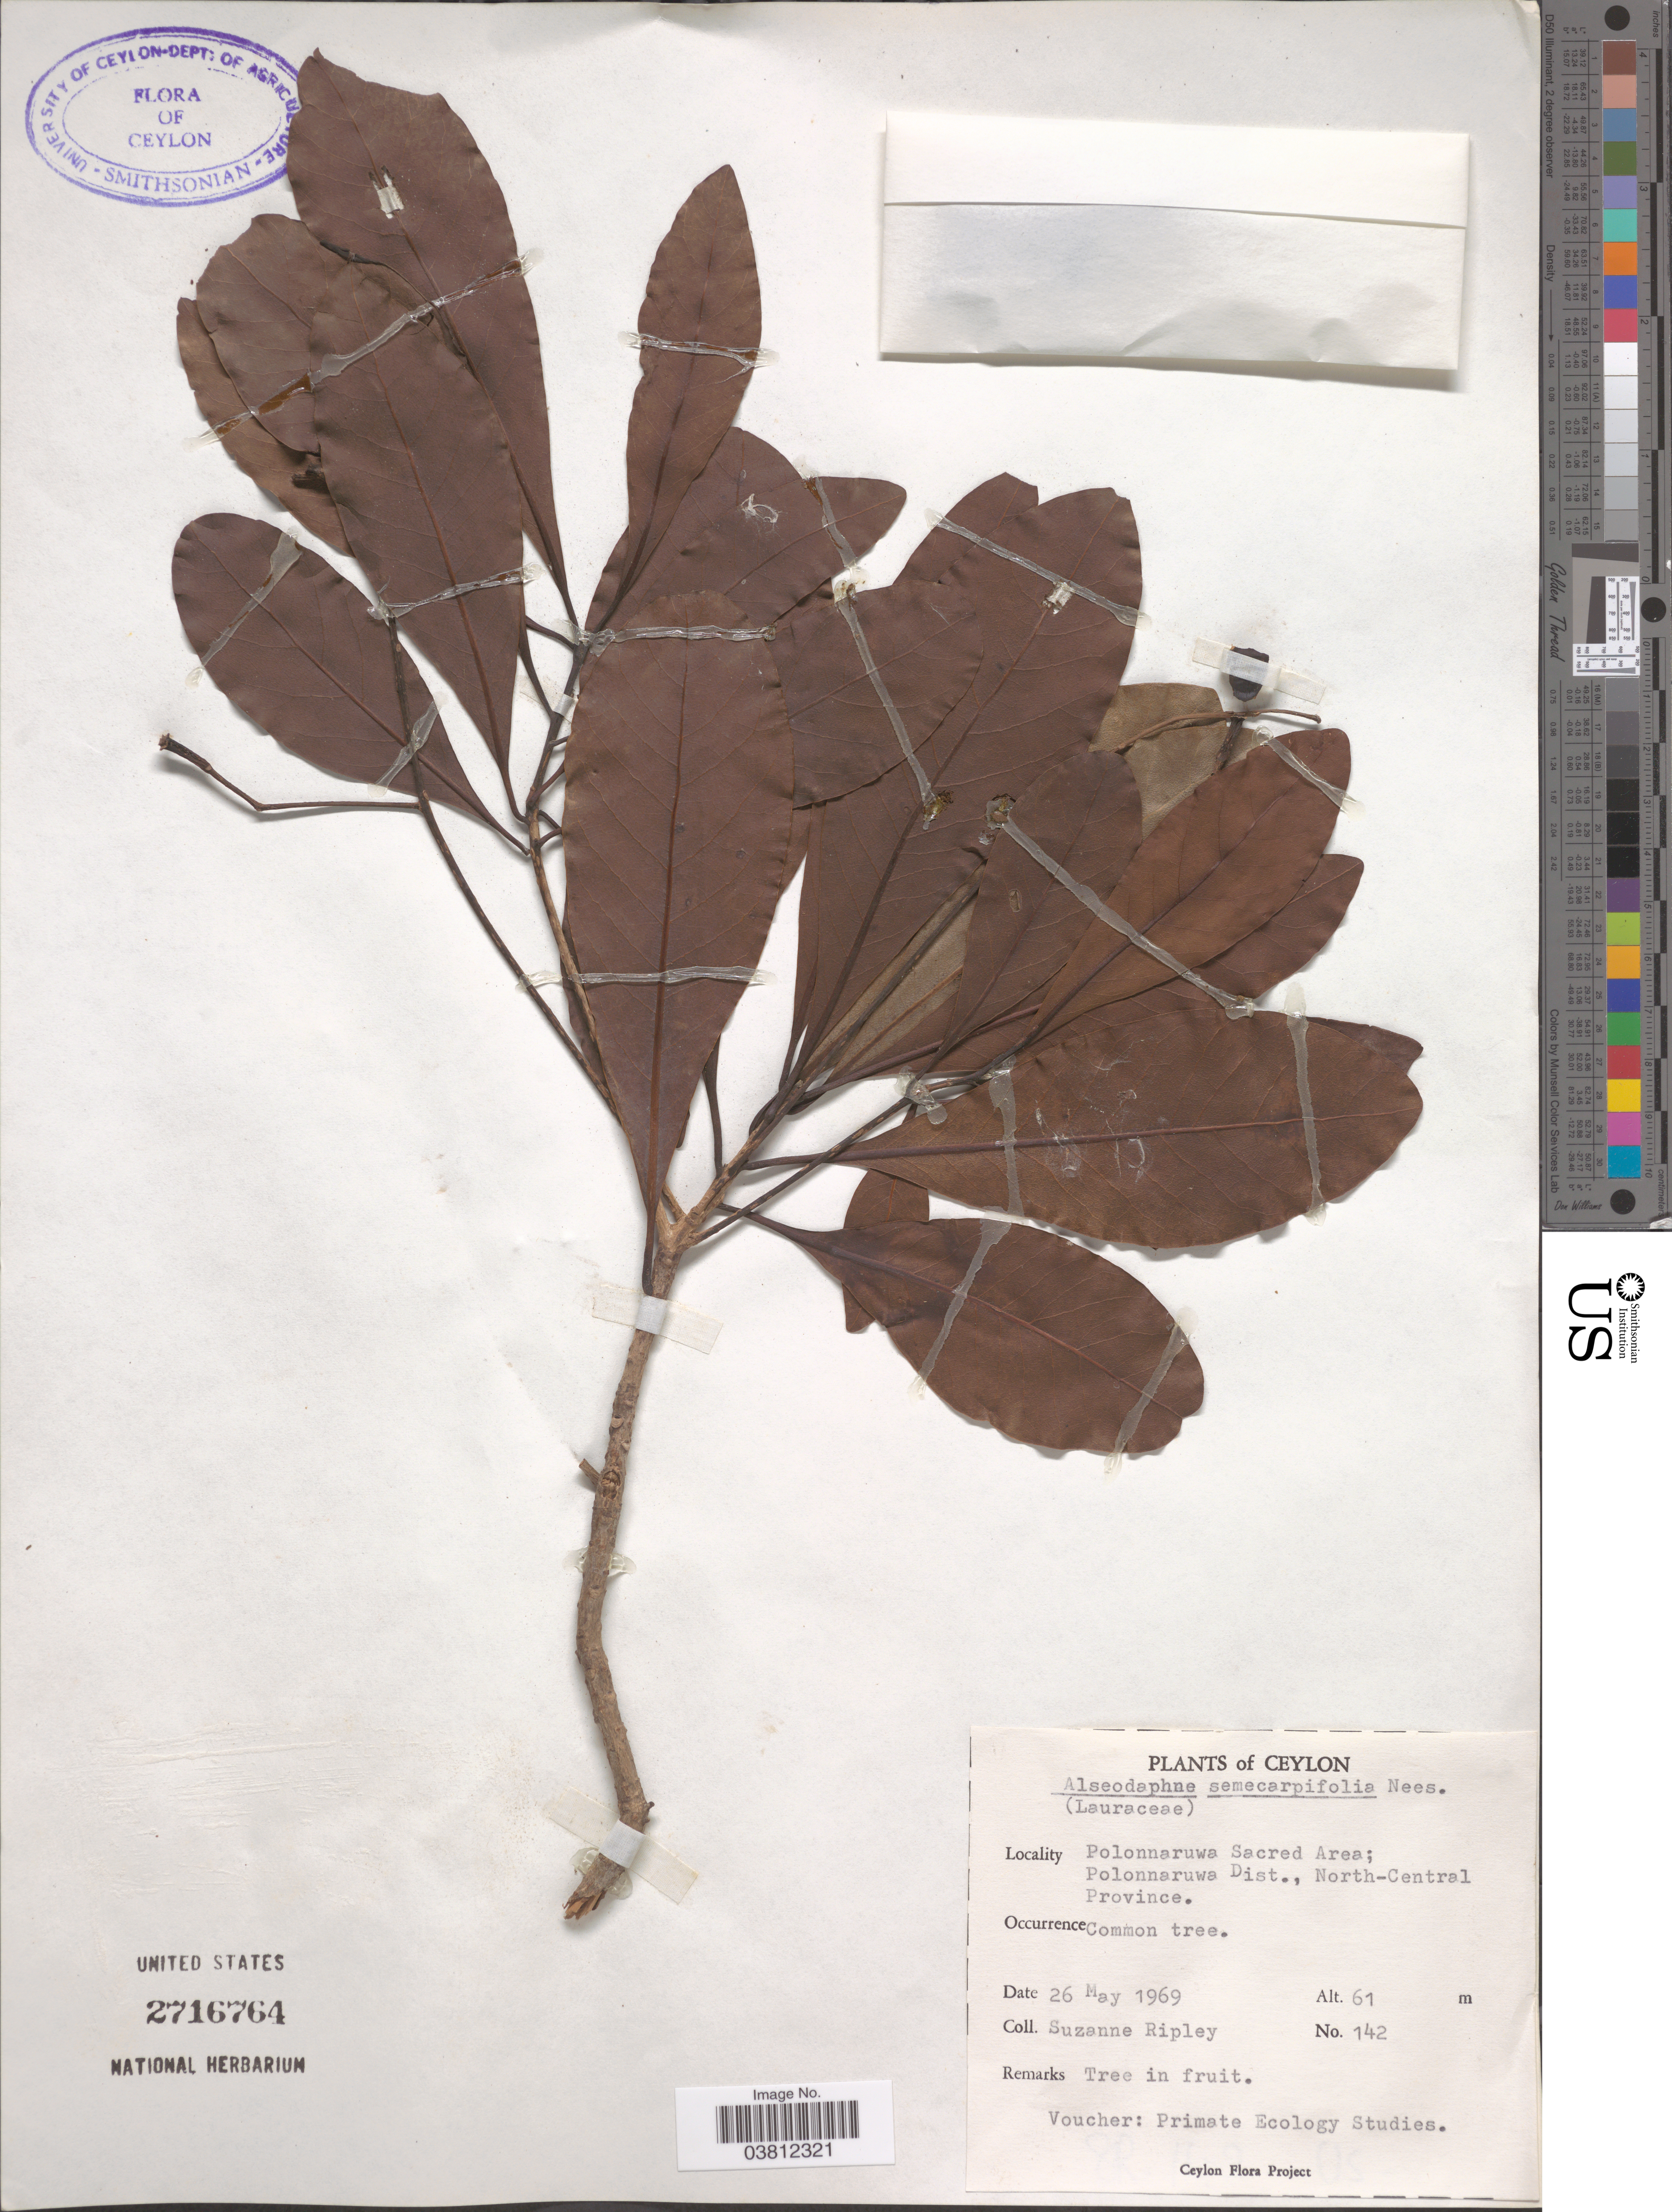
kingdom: Plantae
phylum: Tracheophyta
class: Magnoliopsida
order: Laurales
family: Lauraceae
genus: Alseodaphne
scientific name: Alseodaphne semecarpifolia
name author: Nees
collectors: S. Ripley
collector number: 142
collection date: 1969-05-26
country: Sri Lanka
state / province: North Central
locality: Ceylon. Polonnaruwa Sacred Area; Polonnaruwa Dist.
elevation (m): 61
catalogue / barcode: US 2716764